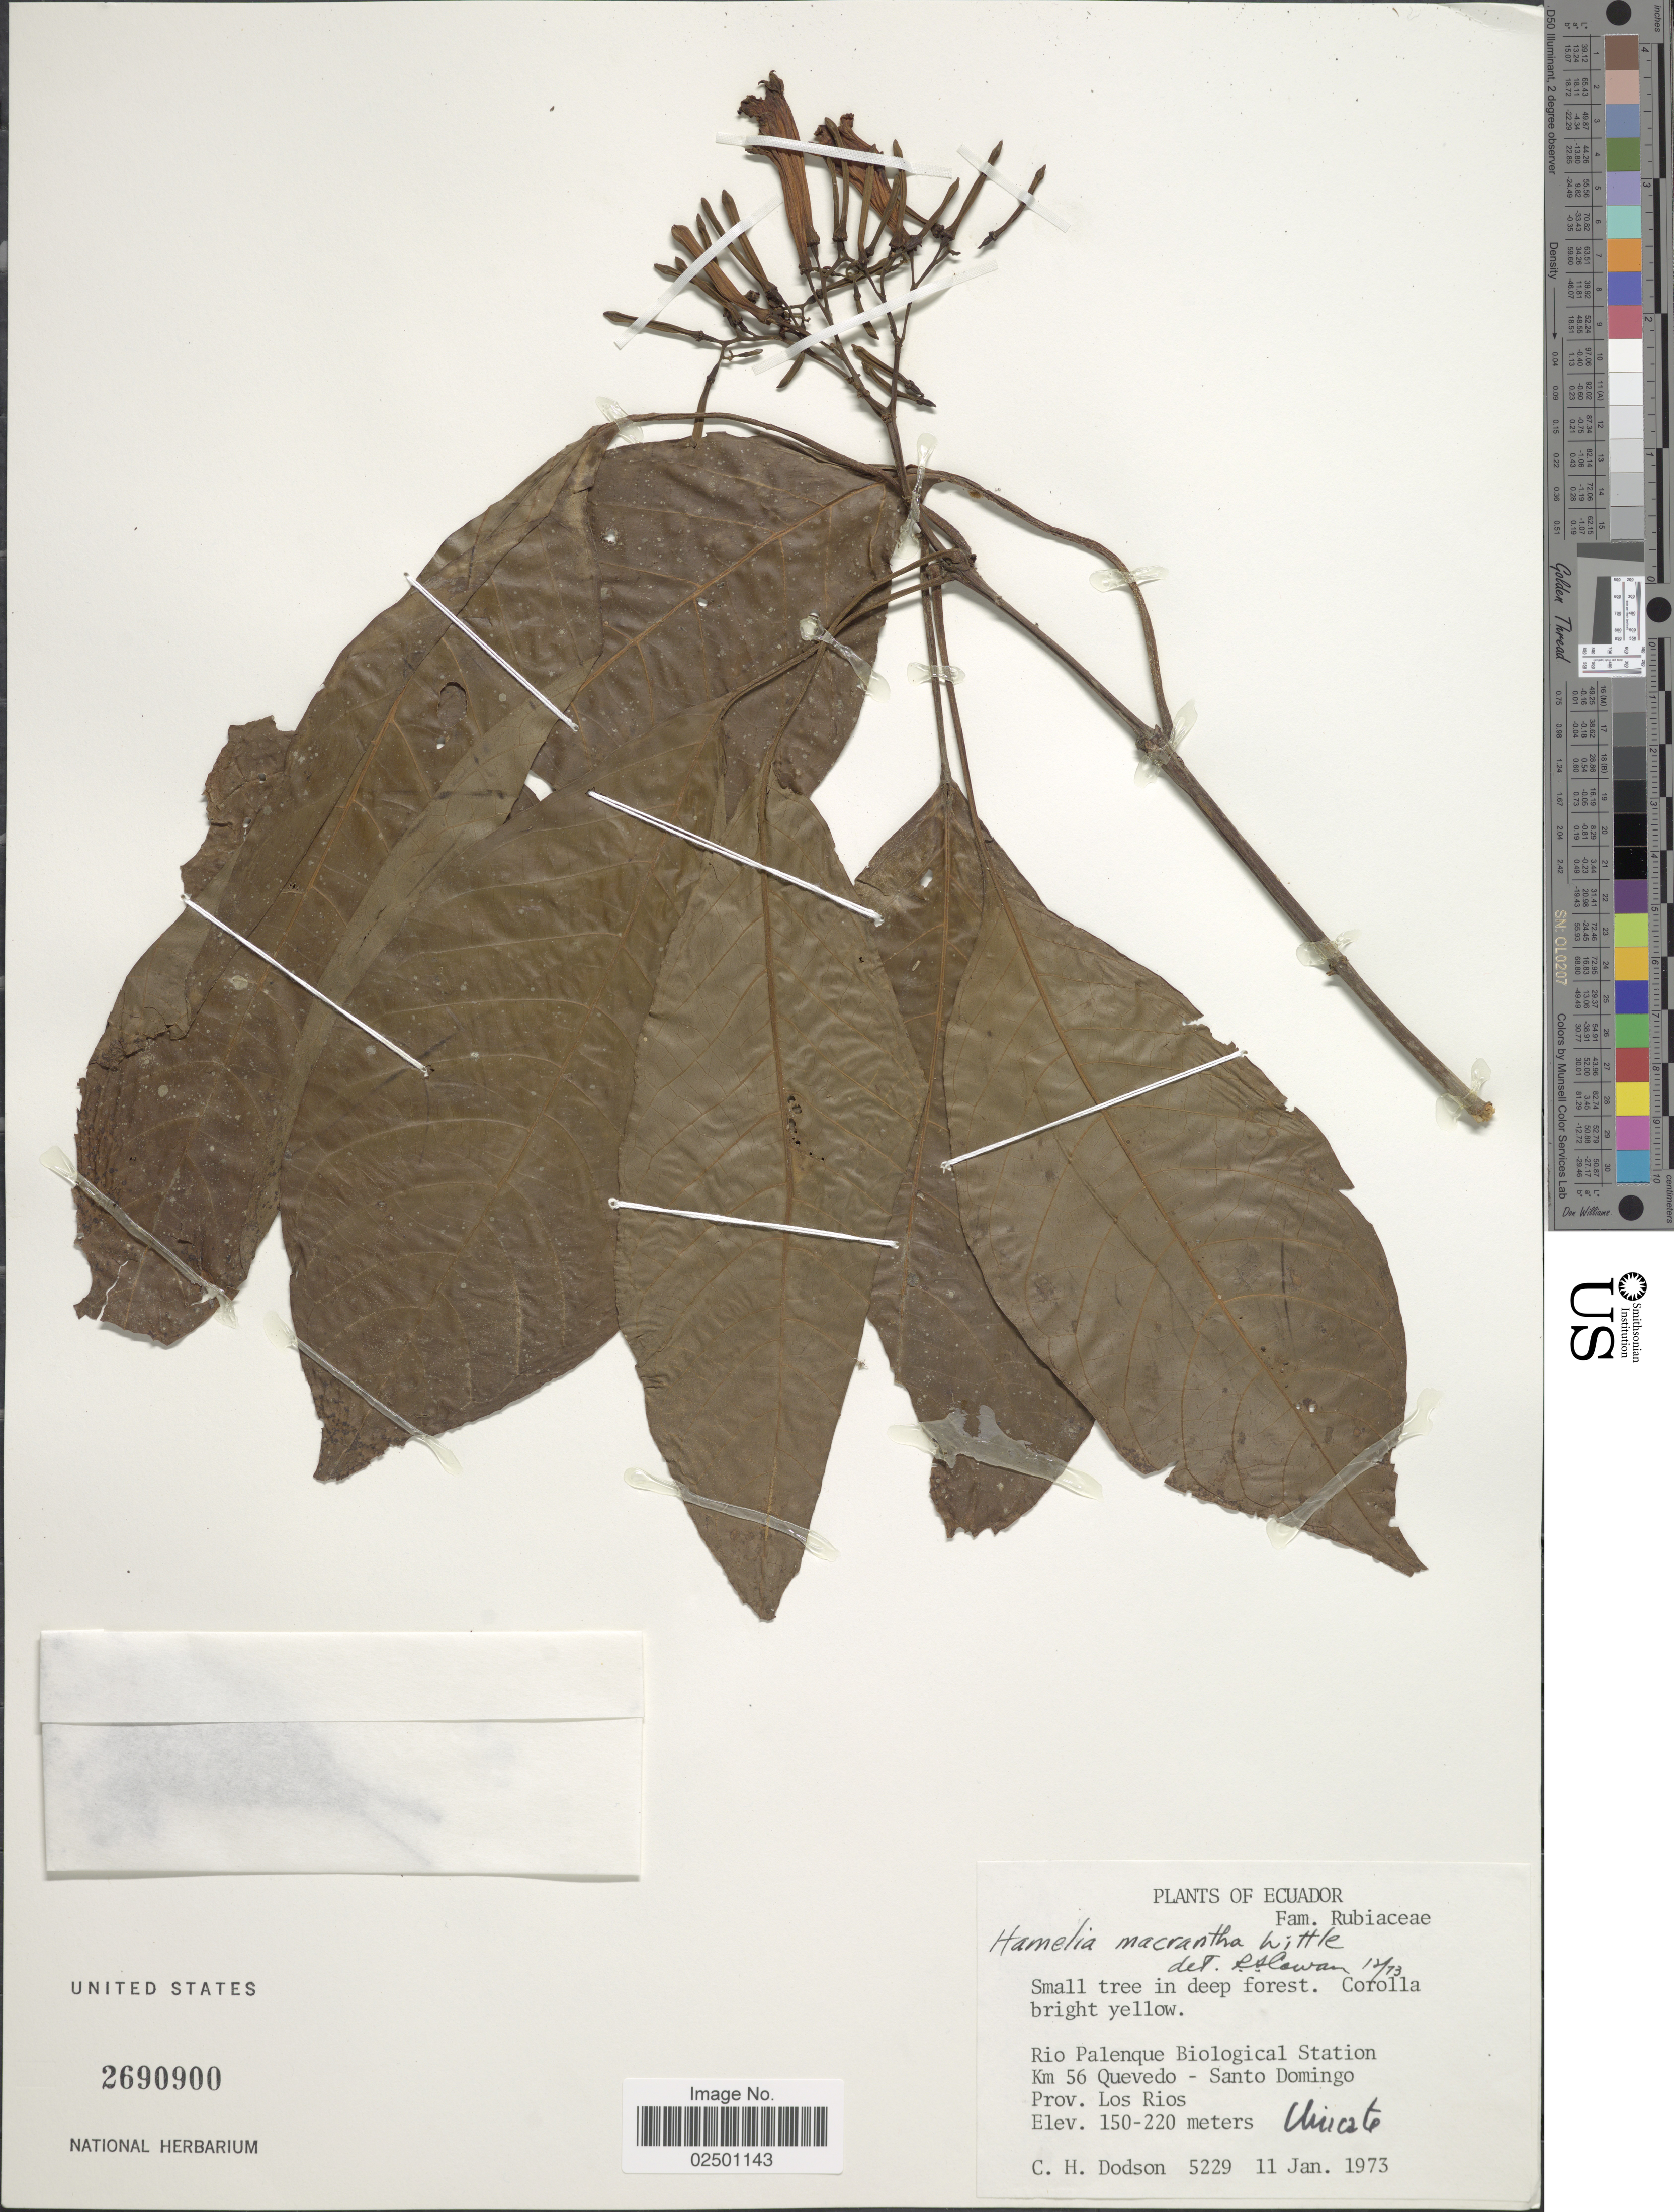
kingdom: Plantae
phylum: Tracheophyta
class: Magnoliopsida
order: Gentianales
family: Rubiaceae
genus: Hamelia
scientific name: Hamelia macrantha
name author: Little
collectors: C. H. Dodson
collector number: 5229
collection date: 1973-01-11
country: Ecuador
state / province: Los Ríos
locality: Rio Palenque Biological Station. Km 56 Quevedo - Santo Domingo. Prov. Los Rios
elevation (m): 150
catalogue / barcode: US 2690900